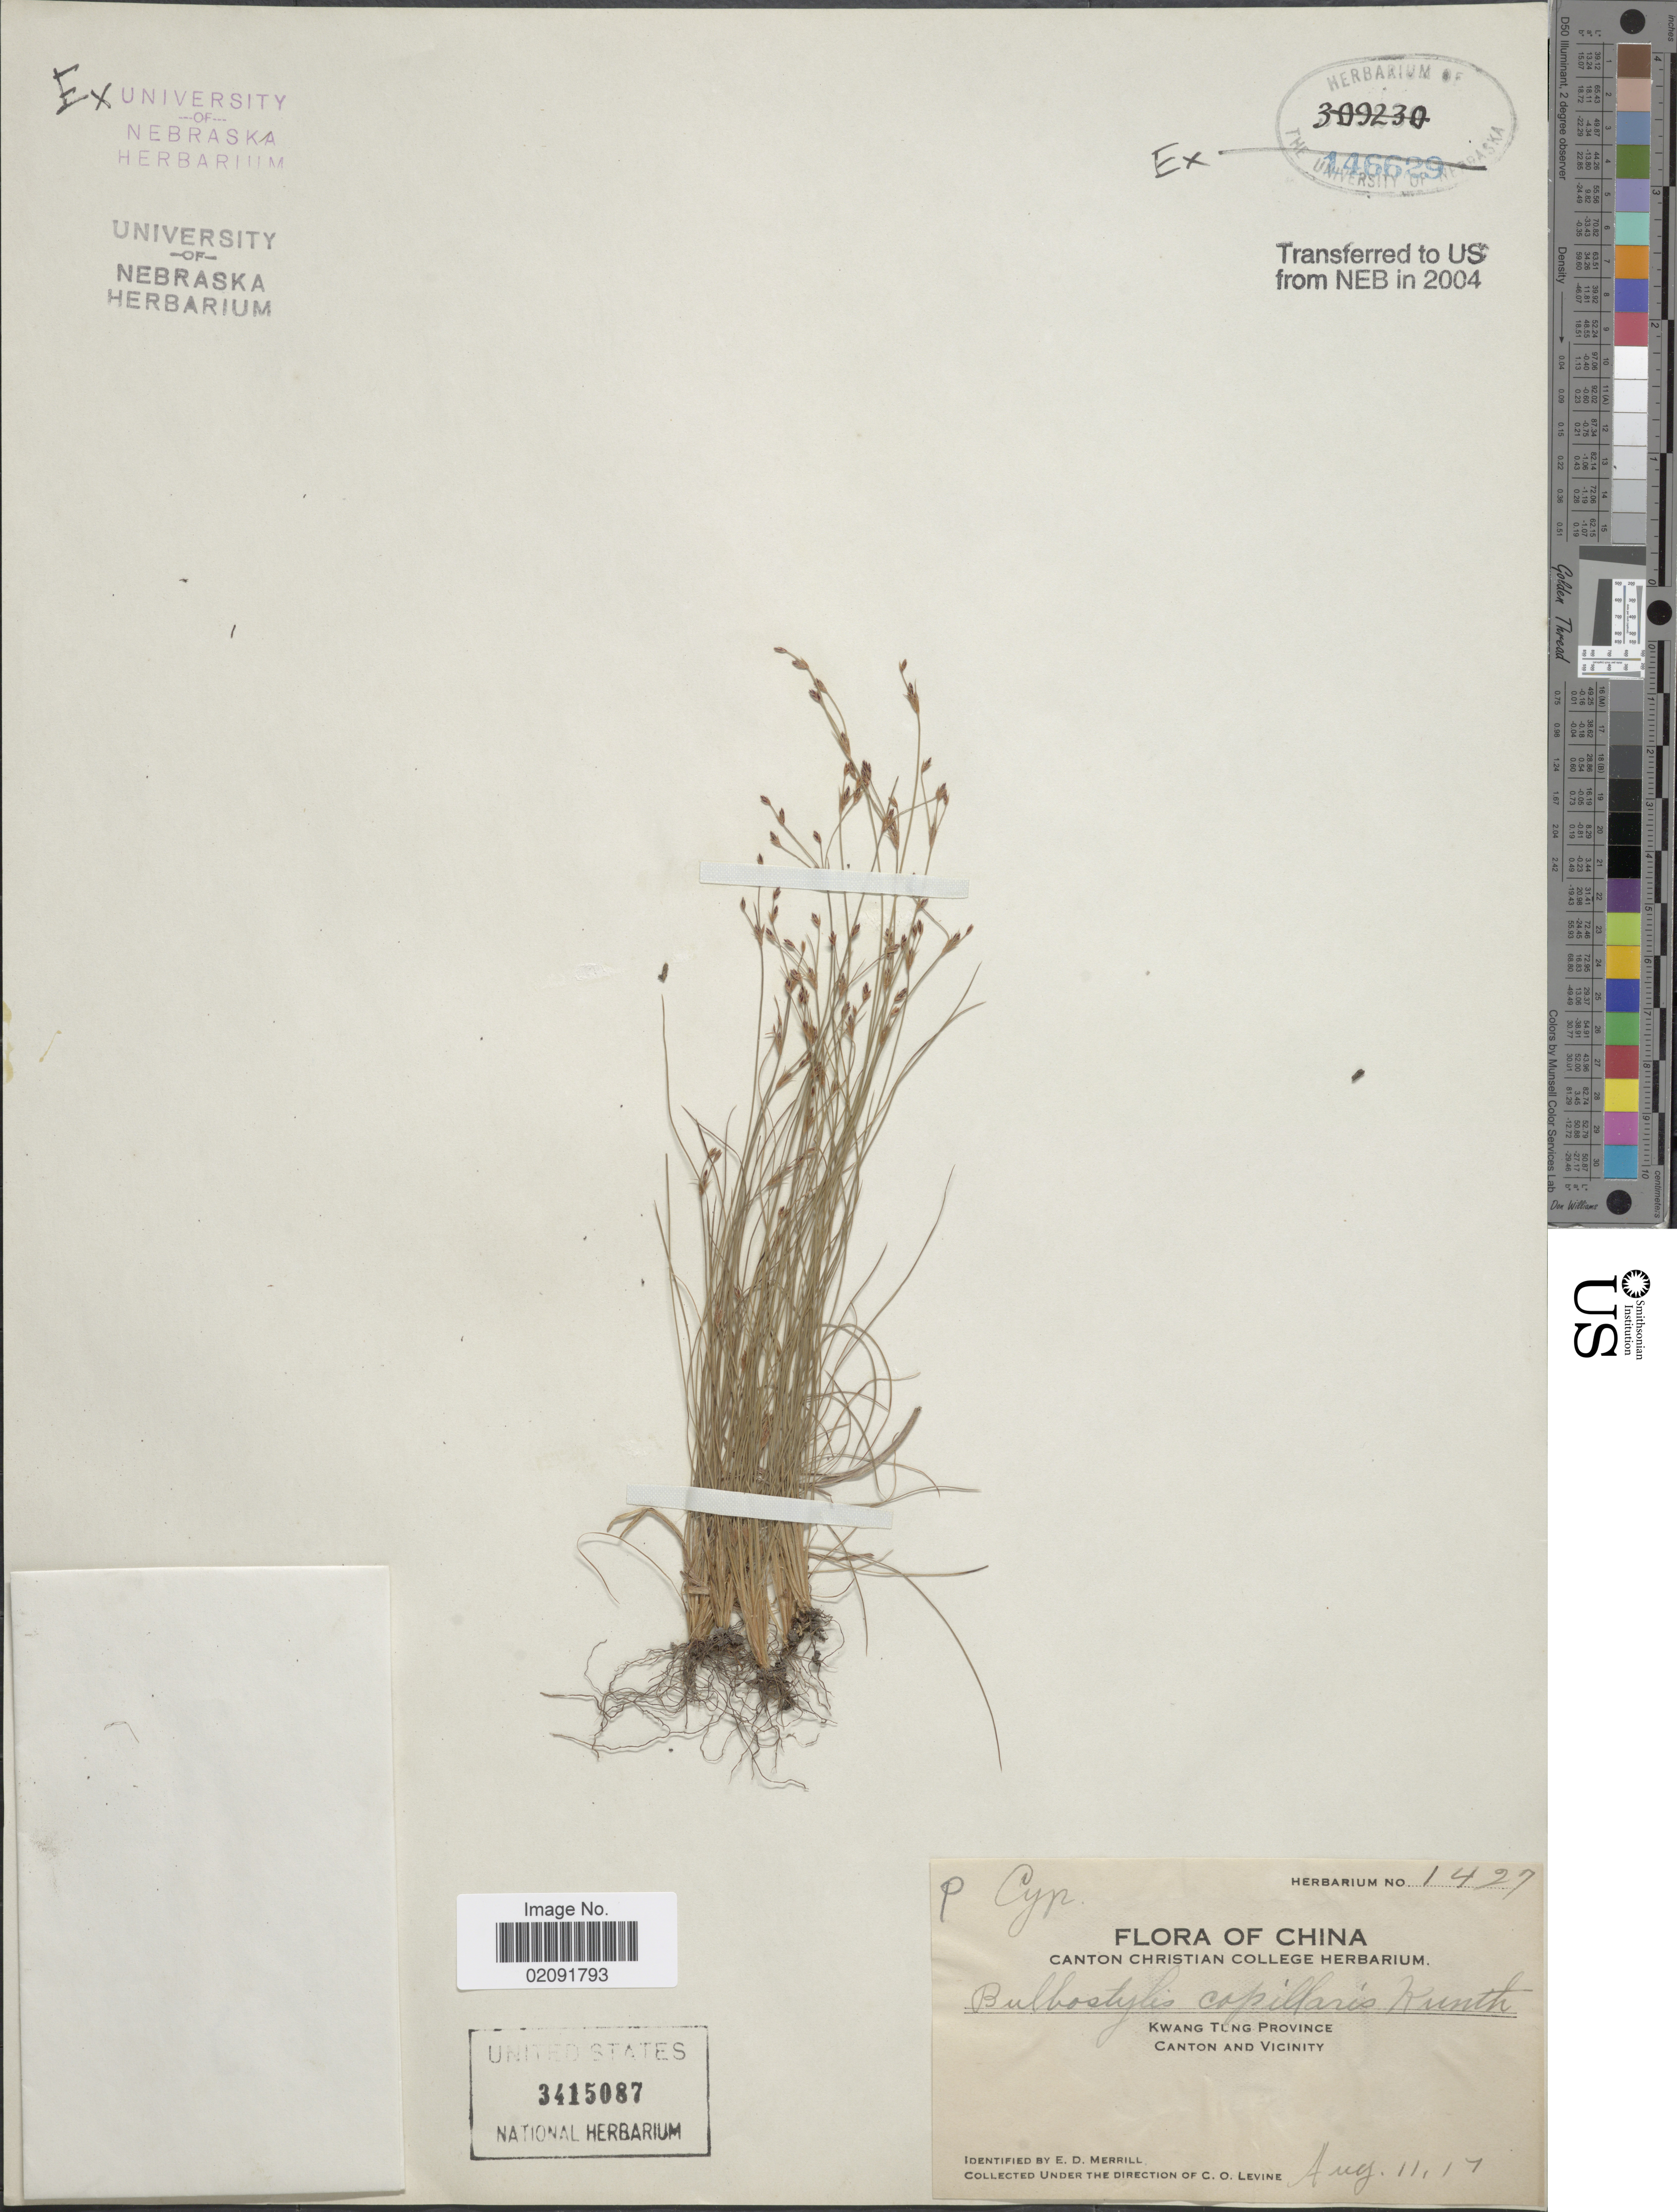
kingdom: Plantae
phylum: Tracheophyta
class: Liliopsida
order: Poales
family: Cyperaceae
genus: Bulbostylis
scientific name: Bulbostylis capillaris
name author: (L.) Kunth ex C.B. Clarke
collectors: C. O. Levine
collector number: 1427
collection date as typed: Transcribed d/m/y: 11/8/17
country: China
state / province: Guangdong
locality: Kwang Tung Province, Canton and Vicinity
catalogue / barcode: US 3415087